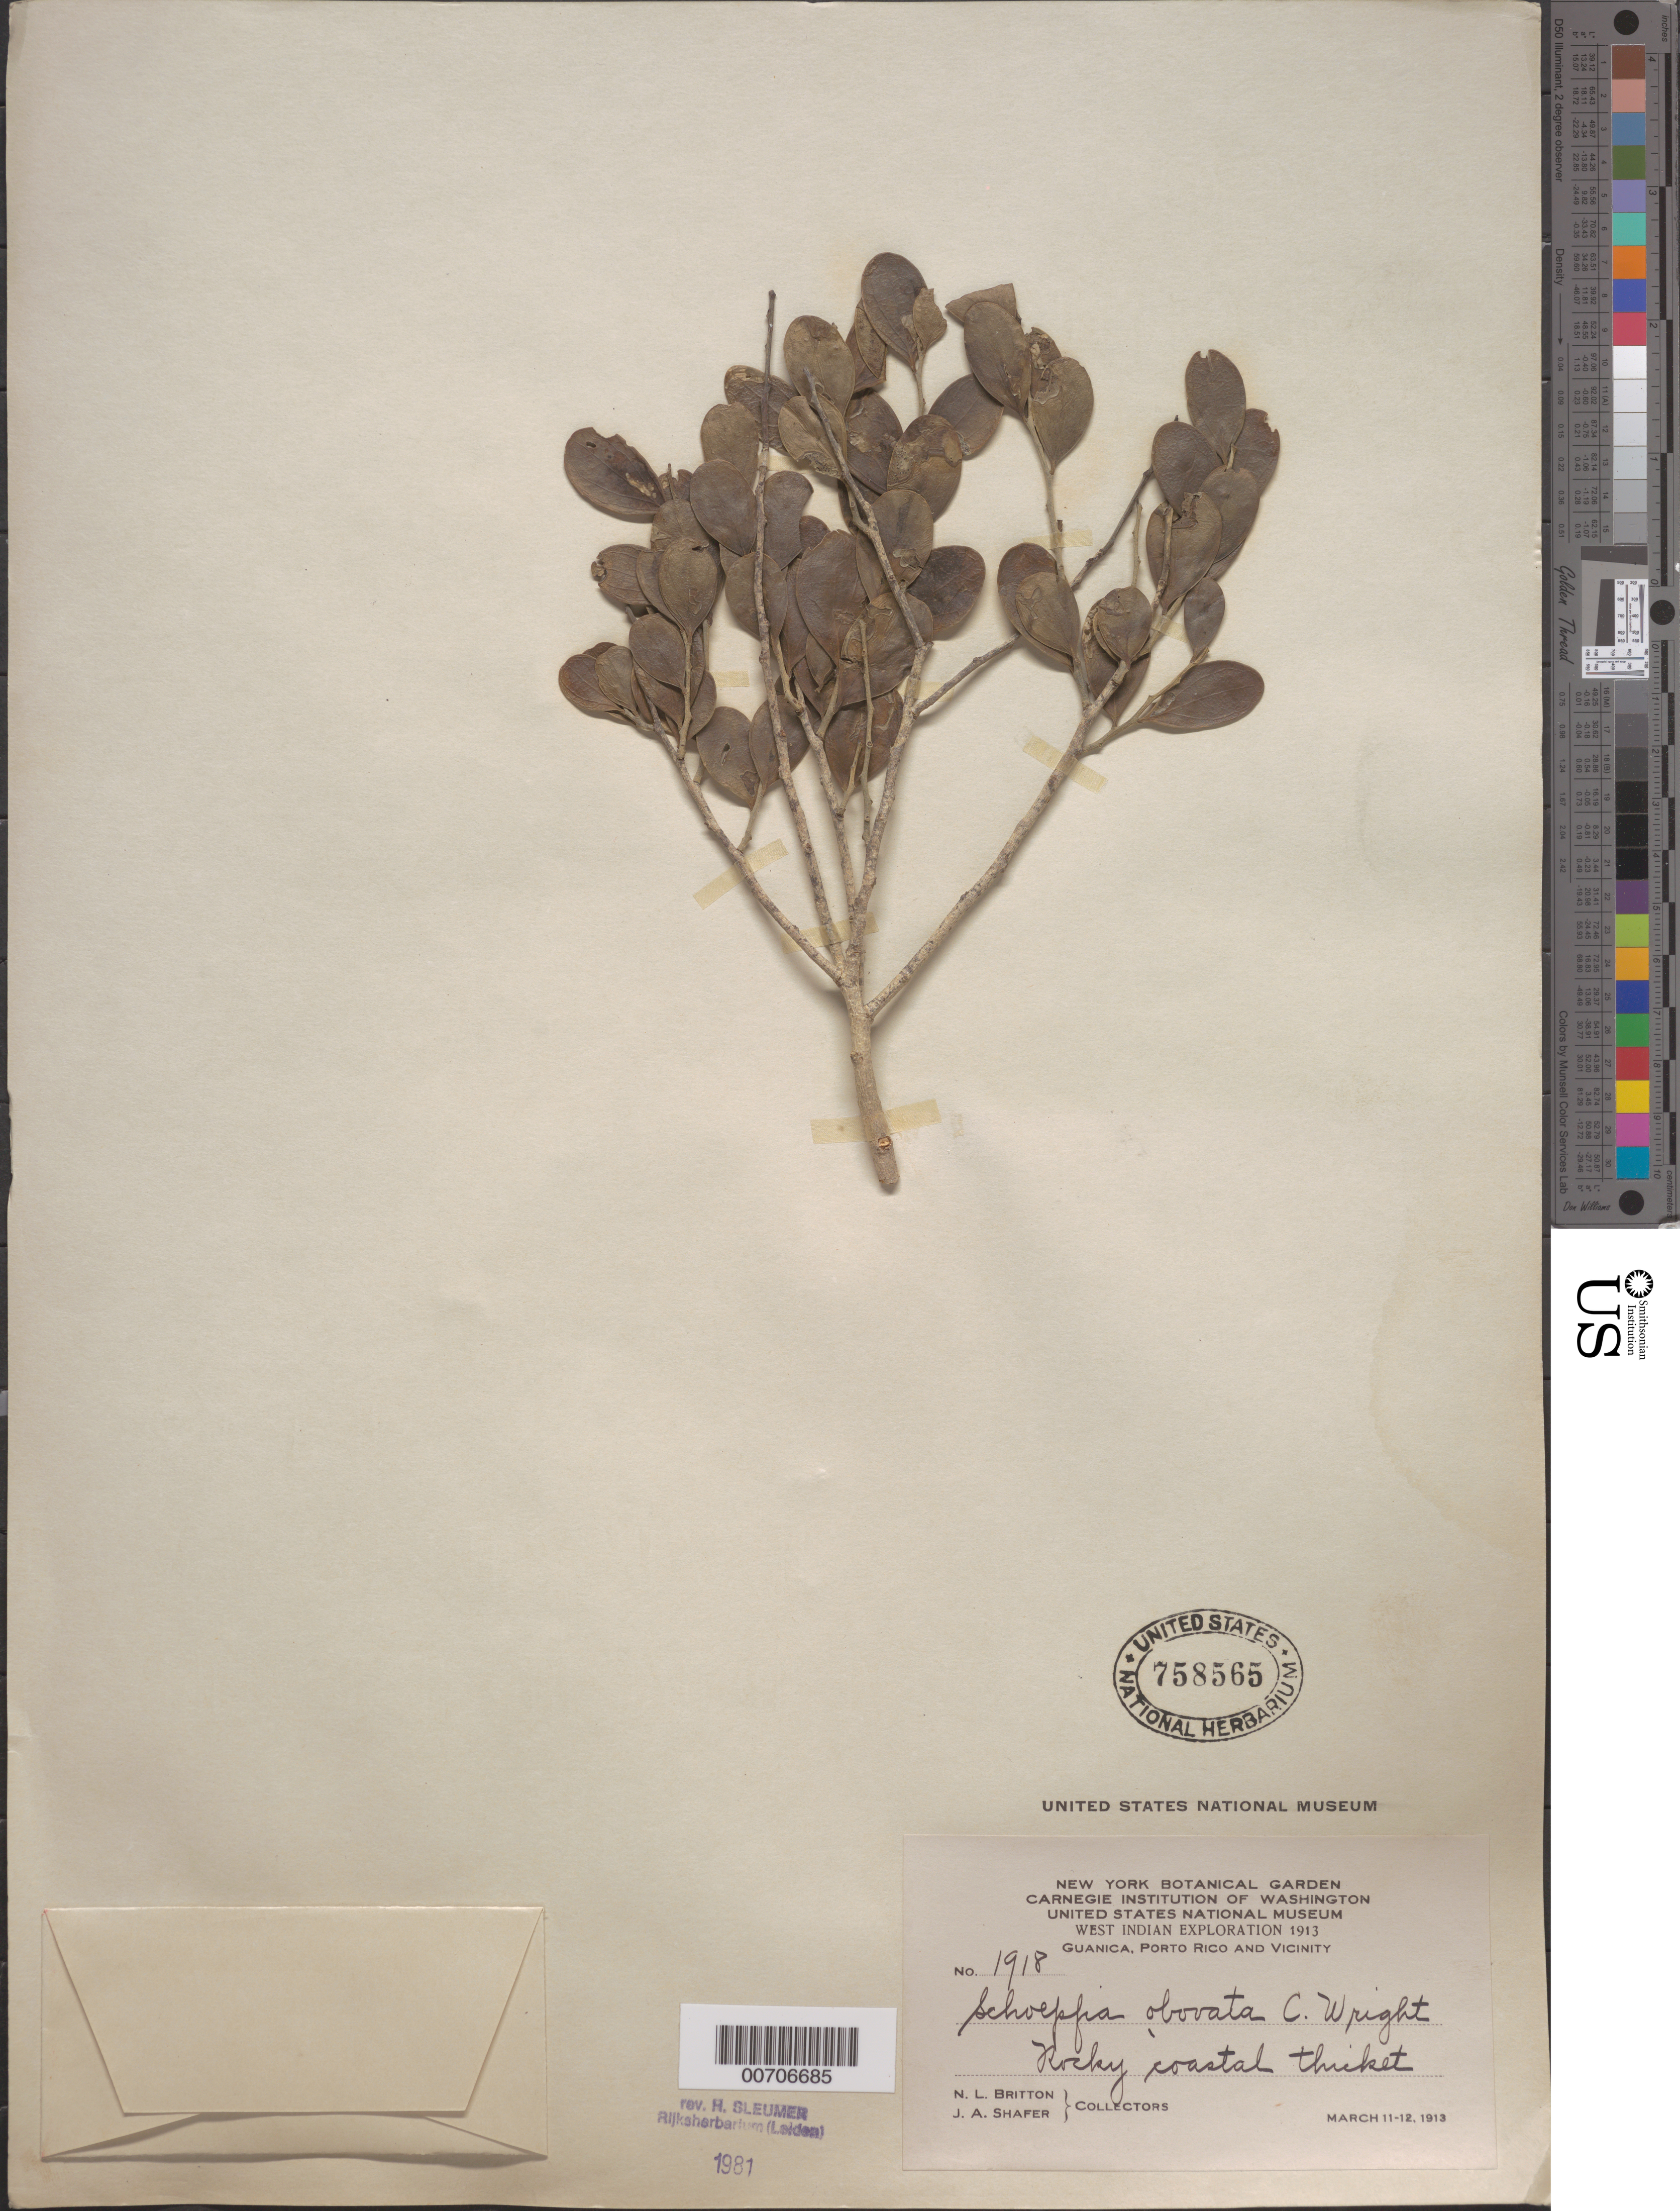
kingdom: Plantae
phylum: Tracheophyta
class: Magnoliopsida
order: Santalales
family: Schoepfiaceae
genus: Schoepfia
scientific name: Schoepfia obovata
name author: C. Wright in Sauvalle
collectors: N. Britton & J. A. Shafer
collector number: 1918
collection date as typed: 11 Mar 1913 and 12 Mar 1913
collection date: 1913-03-11,1913-03-12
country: Puerto Rico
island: Greater Antilles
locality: Guanica, vic of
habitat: Rocky coastal thicket.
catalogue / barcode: US 758565